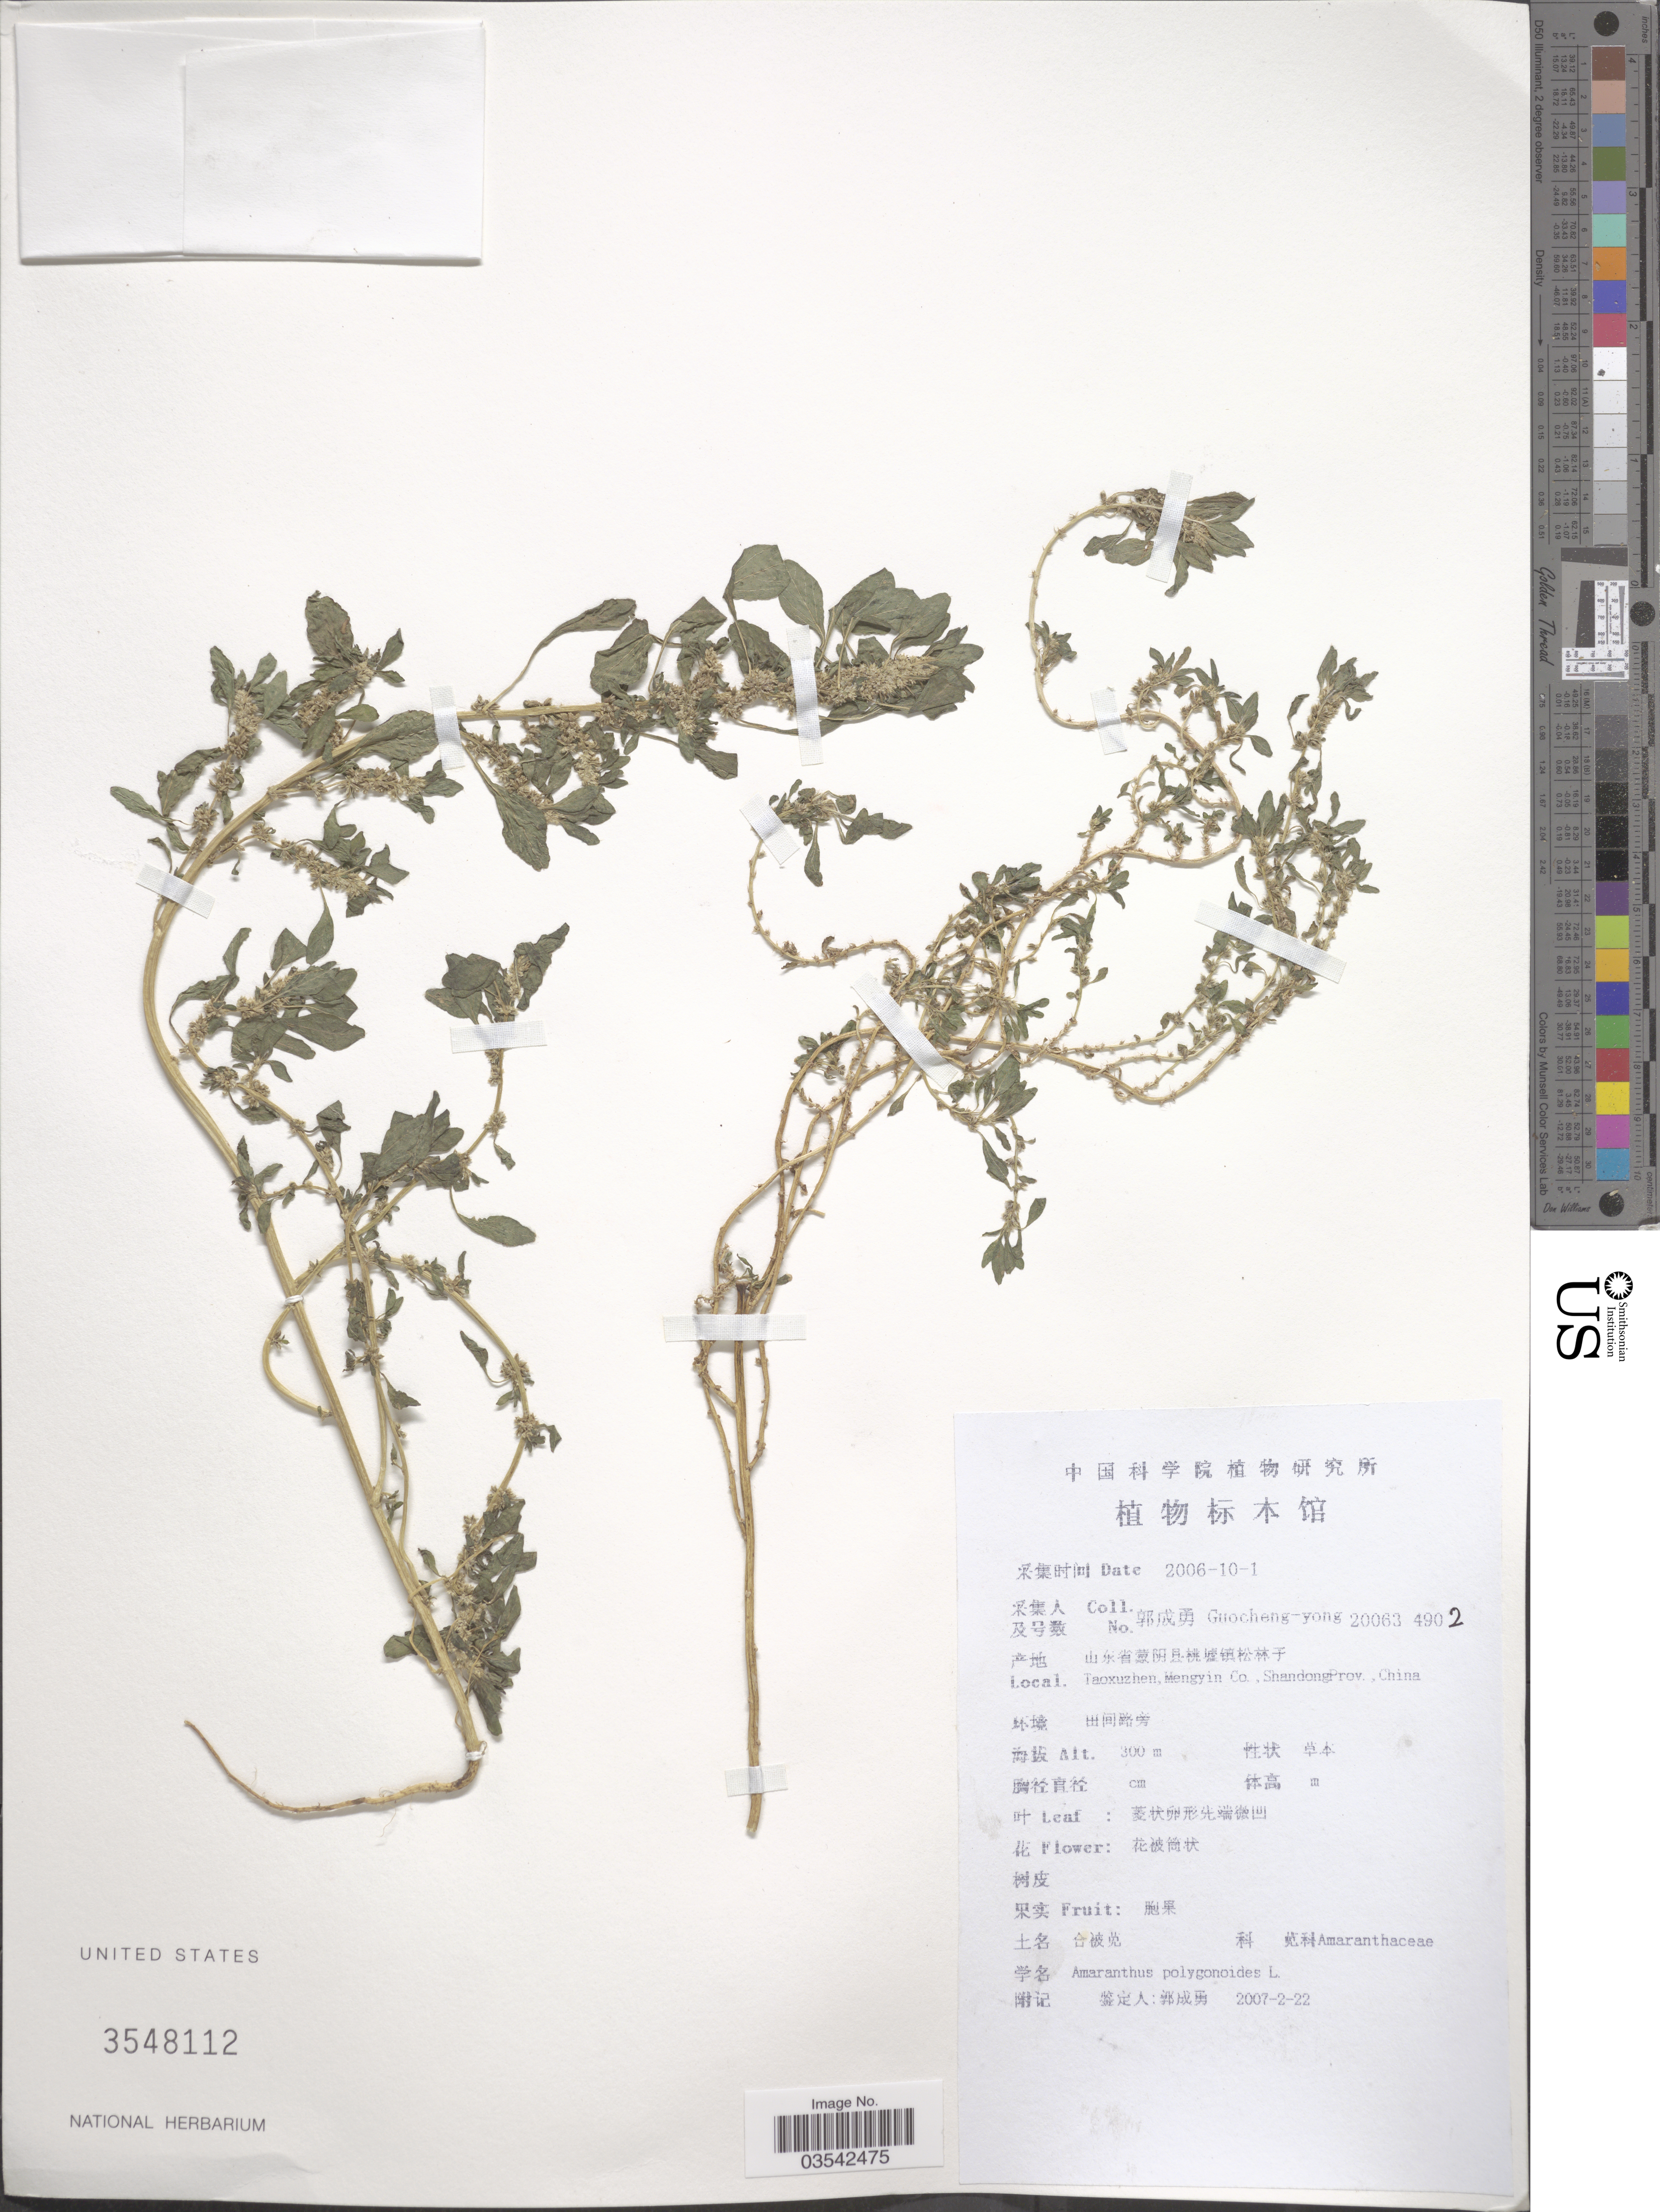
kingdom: Plantae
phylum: Tracheophyta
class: Magnoliopsida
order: Caryophyllales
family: Amaranthaceae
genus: Amaranthus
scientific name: Amaranthus polygonoides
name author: L.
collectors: Guo cheng-yong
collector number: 200634902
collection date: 2006-10-01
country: China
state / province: Shandong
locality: Taoxuzhen, Mengyin Co.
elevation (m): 300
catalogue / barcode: US 3548112